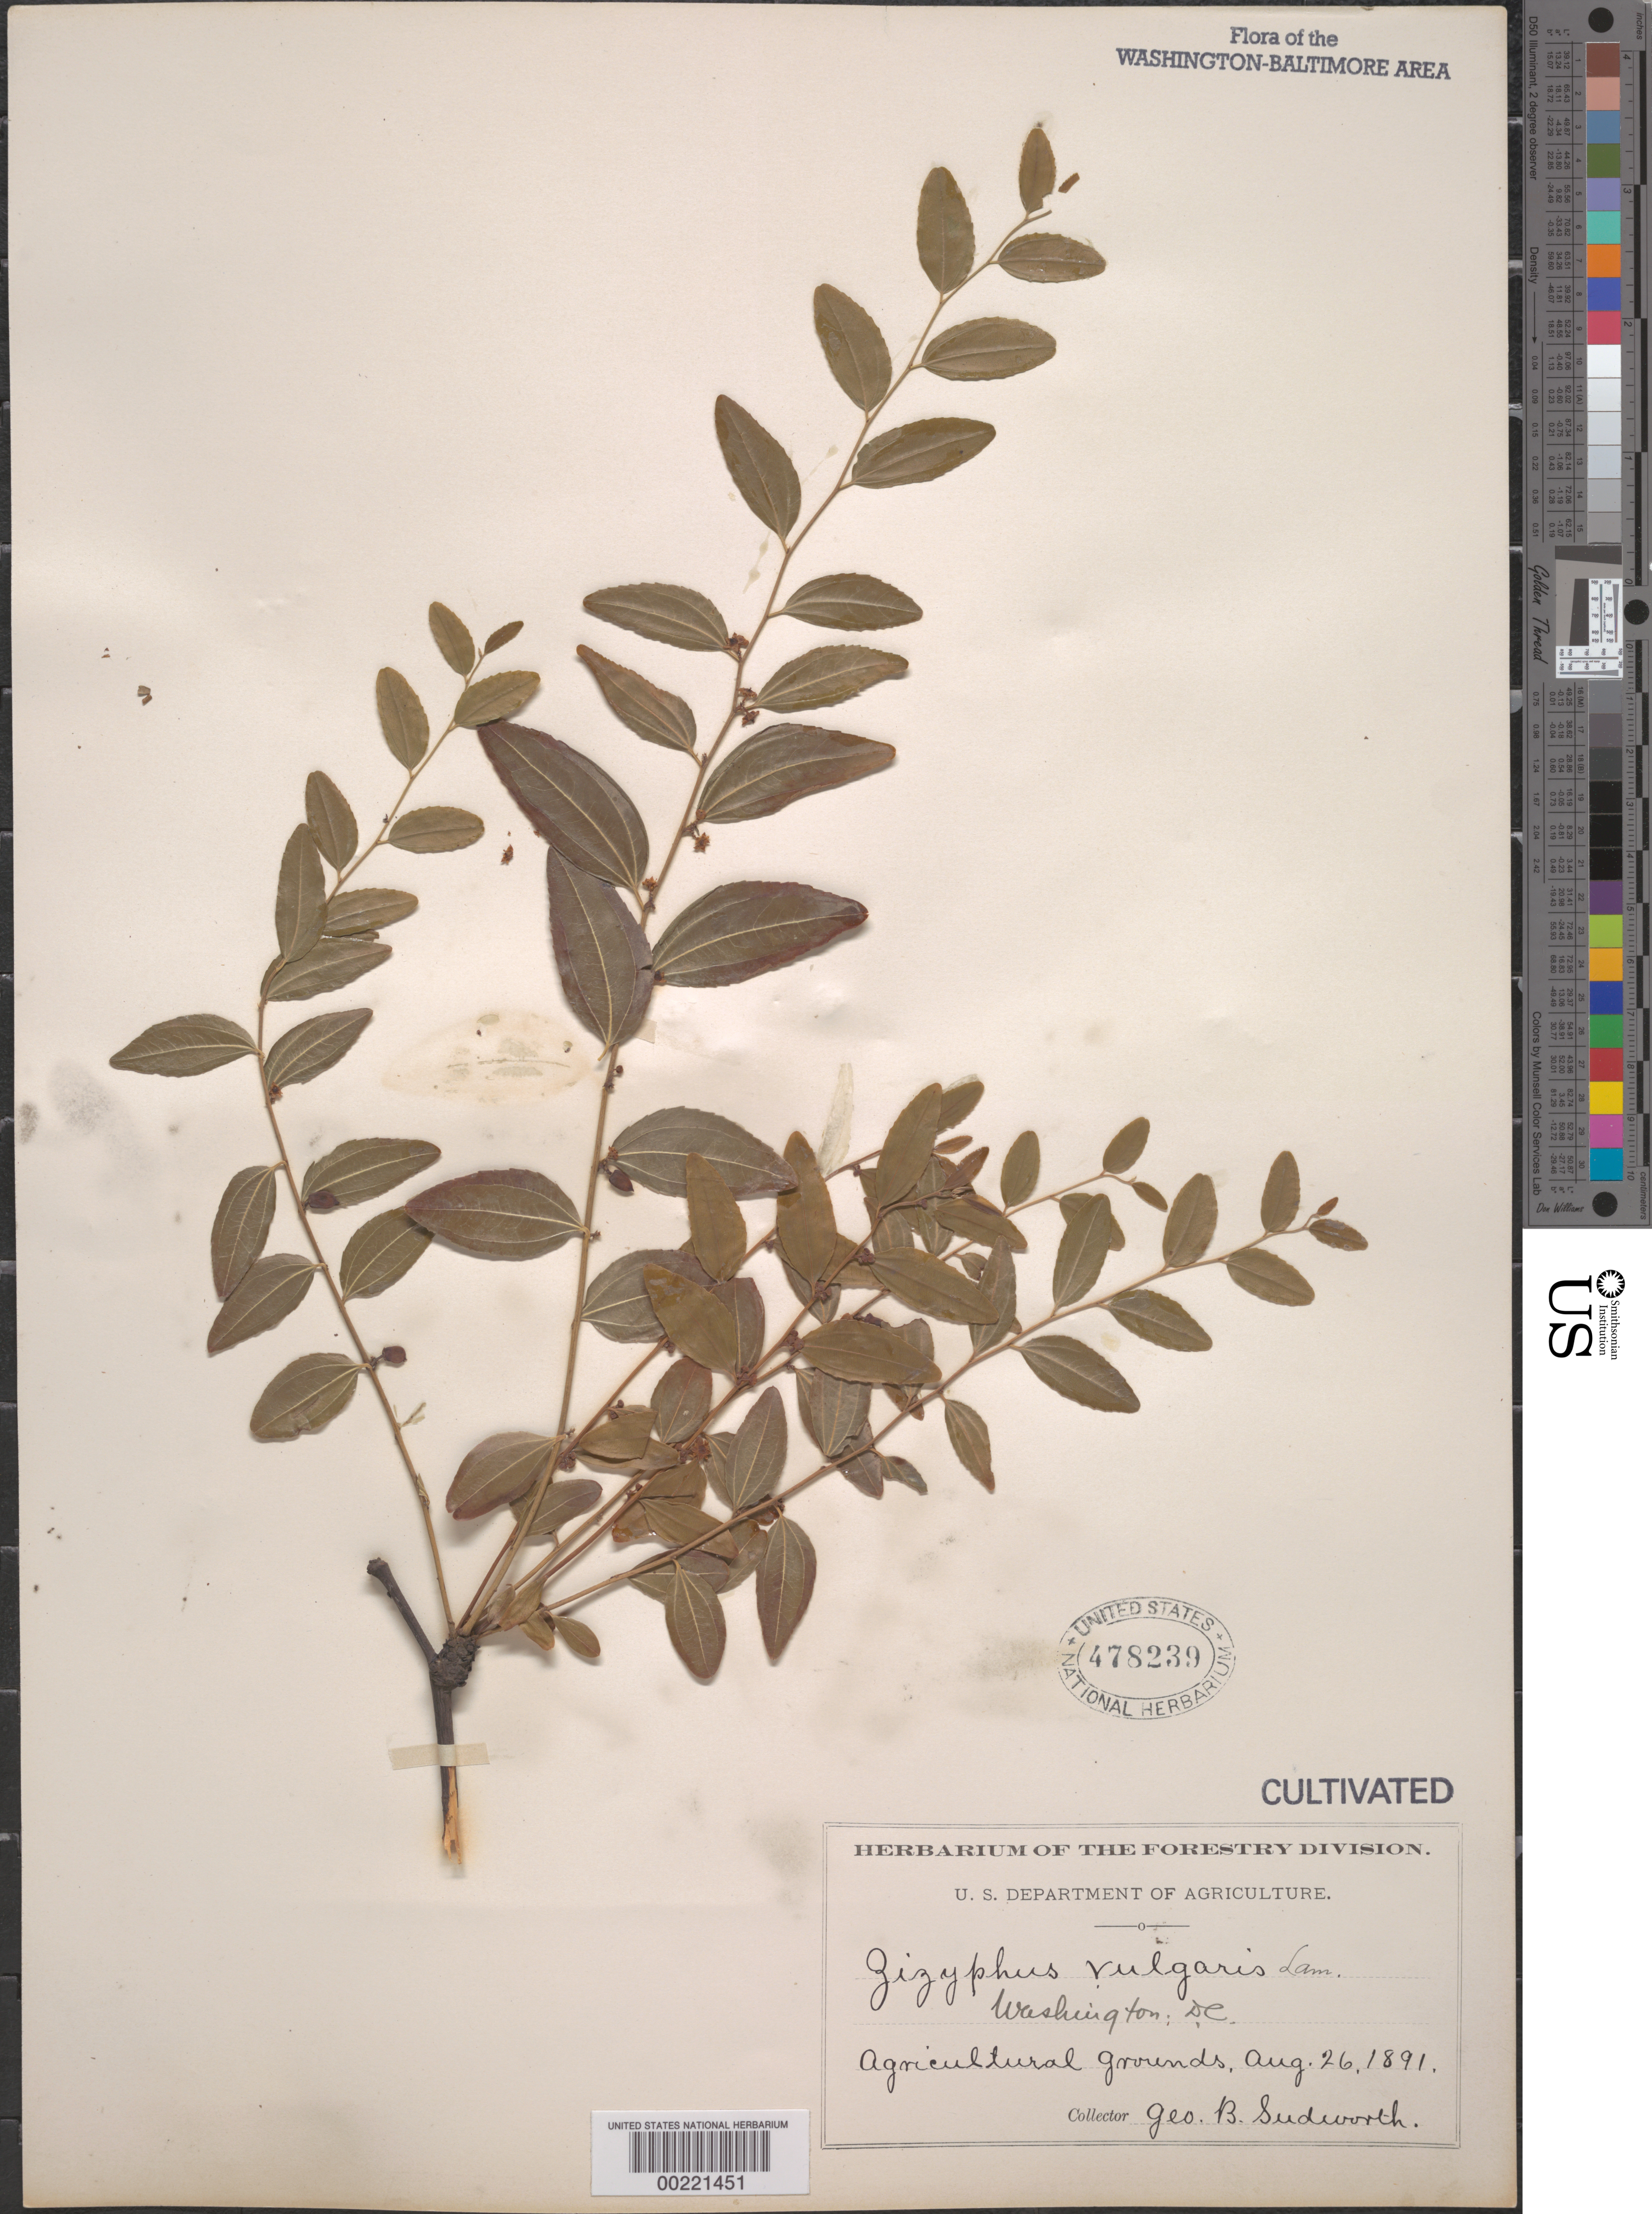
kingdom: Plantae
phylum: Tracheophyta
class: Magnoliopsida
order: Rosales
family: Rhamnaceae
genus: Ziziphus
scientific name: Ziziphus vulgaris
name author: Lam.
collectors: G. B. Sudworth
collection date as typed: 26 Aug 1891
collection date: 1891-08-26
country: United States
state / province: District of Columbia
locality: Department of Agriculture grounds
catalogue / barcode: US 478239